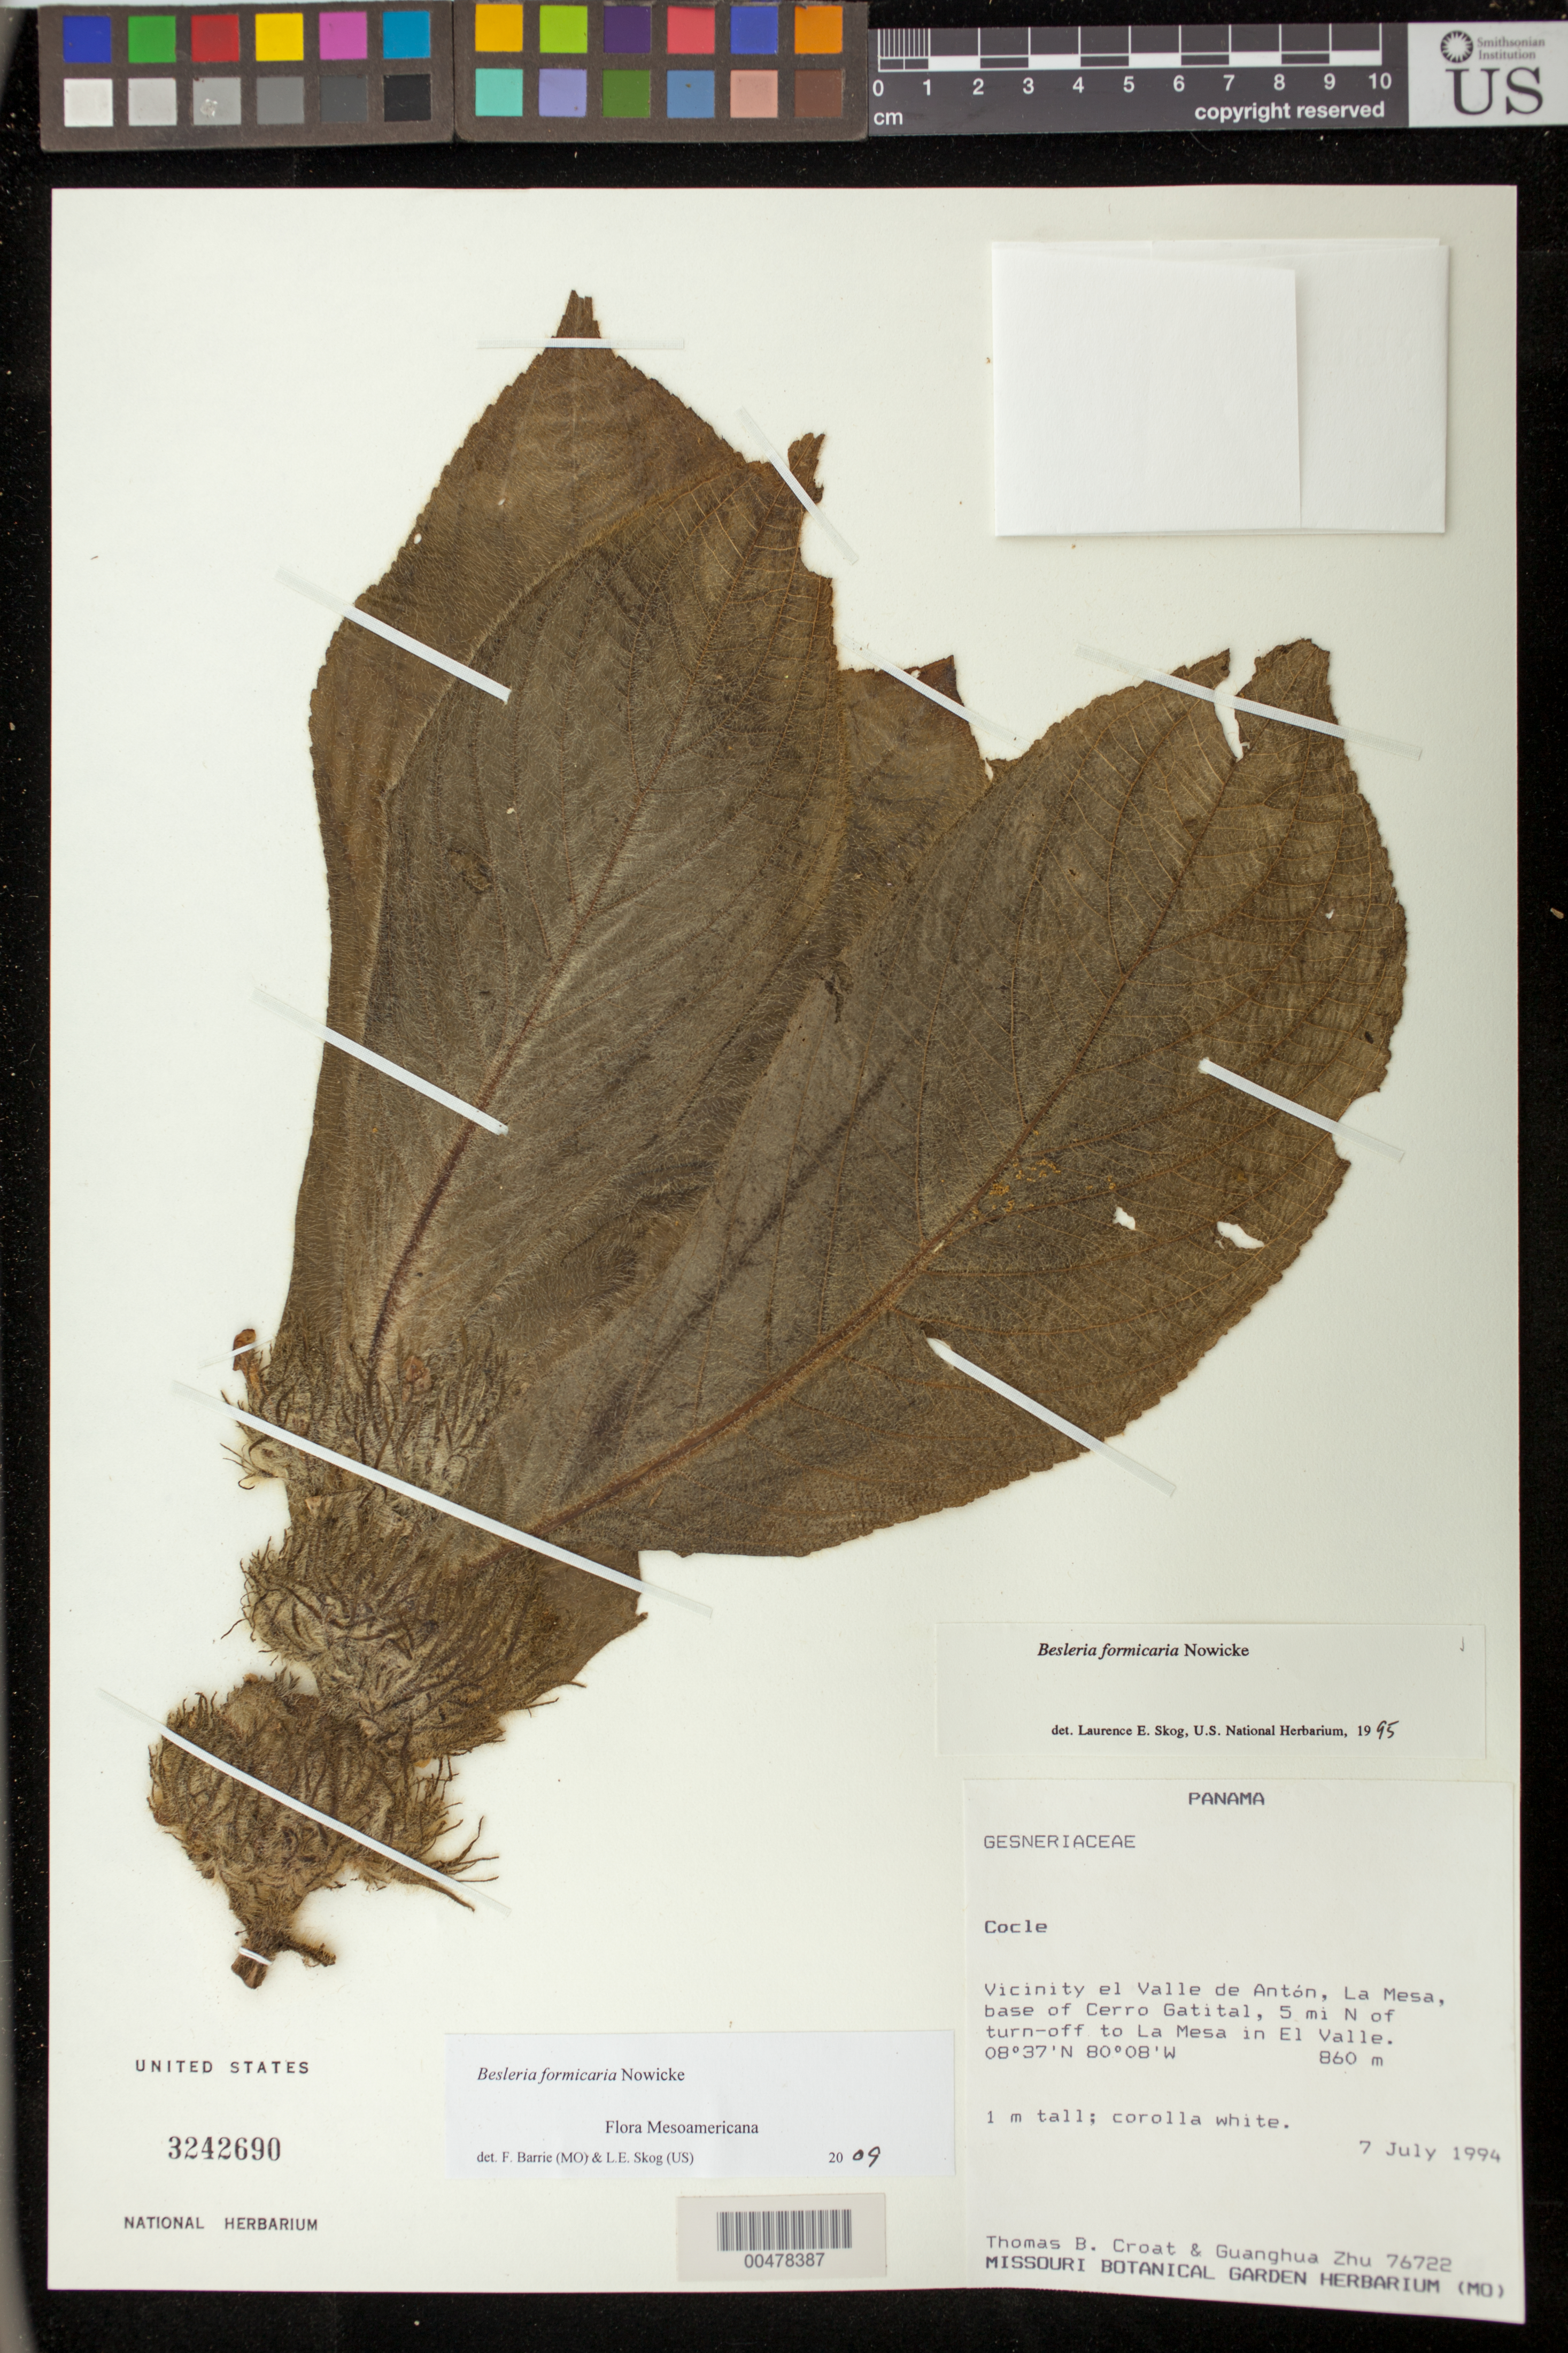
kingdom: Plantae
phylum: Tracheophyta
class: Magnoliopsida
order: Lamiales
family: Gesneriaceae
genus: Besleria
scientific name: Besleria formicaria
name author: Nowicke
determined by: Skog, Laurence E.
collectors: T. B. Croat & G. H. Zhu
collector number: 76722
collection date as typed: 07 Jul 1994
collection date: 1994-07-07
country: Panama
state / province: Coclé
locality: Vic. El Valle de Antón, La Mesa, base of Cerro Gatital, 5 mi N of turn-off to La Mesa in El Valle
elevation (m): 860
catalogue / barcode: US 3242690